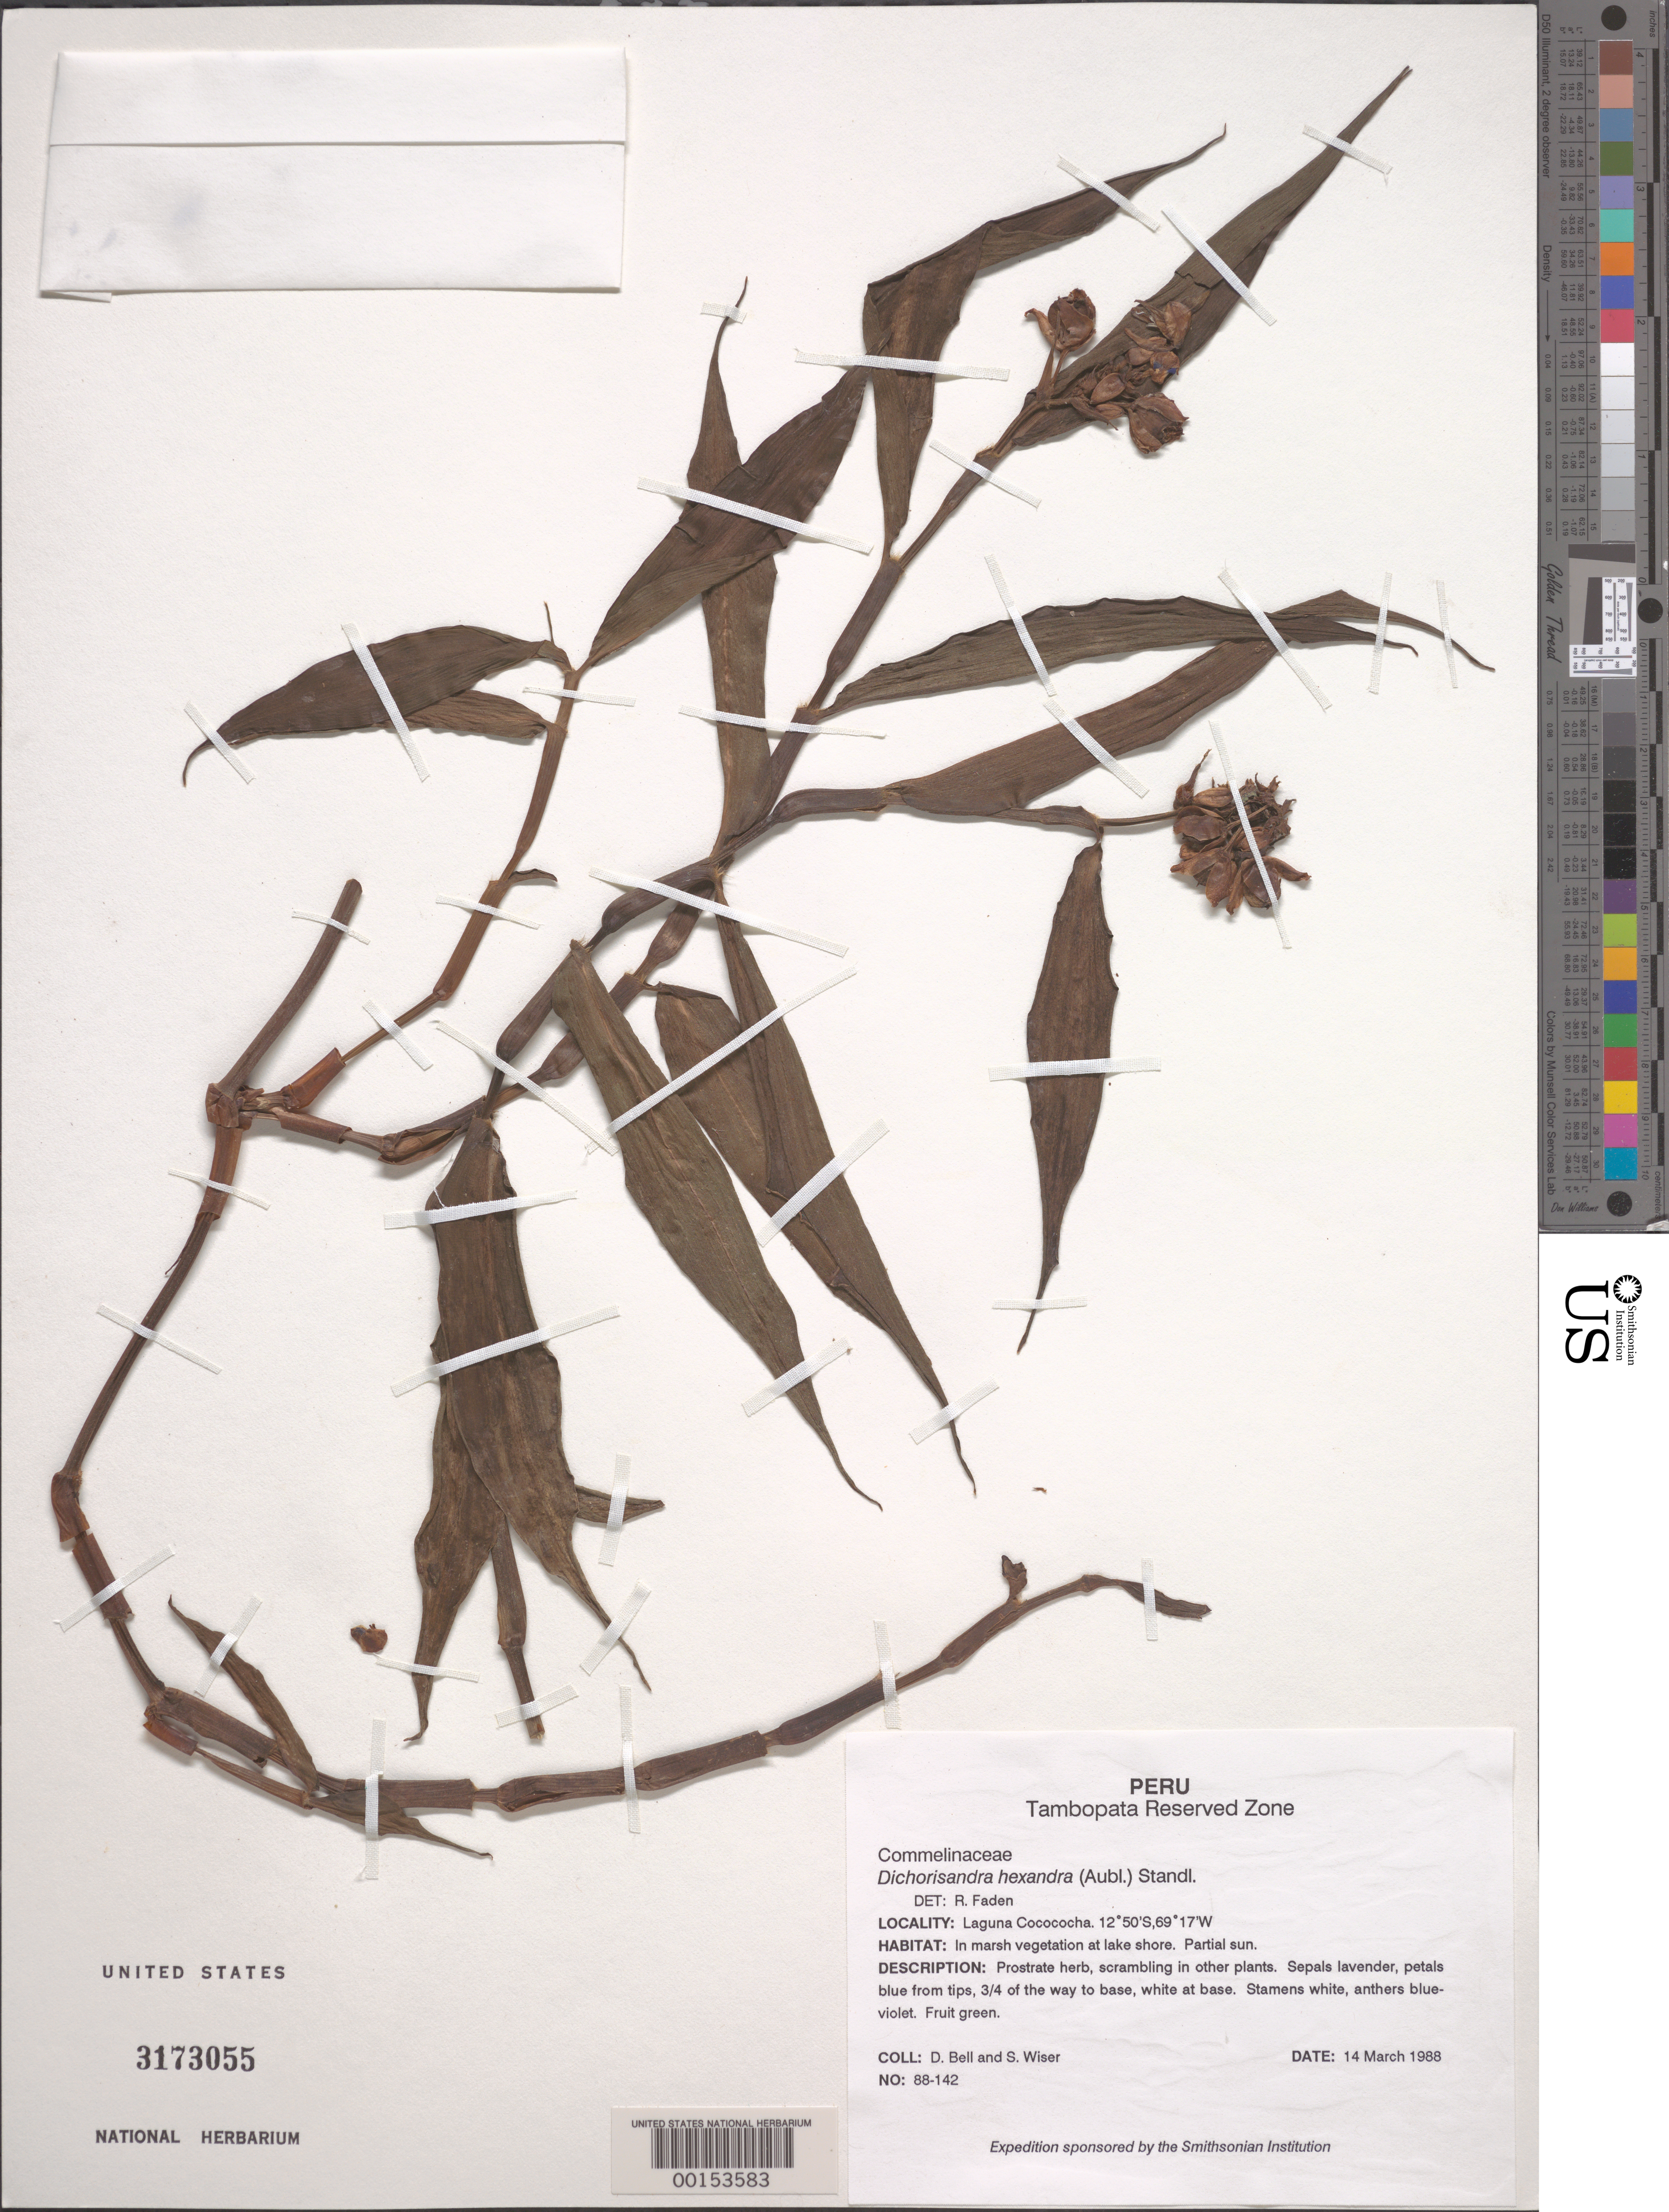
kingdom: Plantae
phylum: Tracheophyta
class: Liliopsida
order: Commelinales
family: Commelinaceae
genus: Dichorisandra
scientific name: Dichorisandra hexandra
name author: (Aubl.) Standl.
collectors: D. A. Bell & S. Wiser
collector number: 88-142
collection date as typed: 14 Mar 1988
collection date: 1988-03-14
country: Peru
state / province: Madre de Dios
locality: Tambopata reserved zone, laguna cocococha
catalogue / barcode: US 3173055